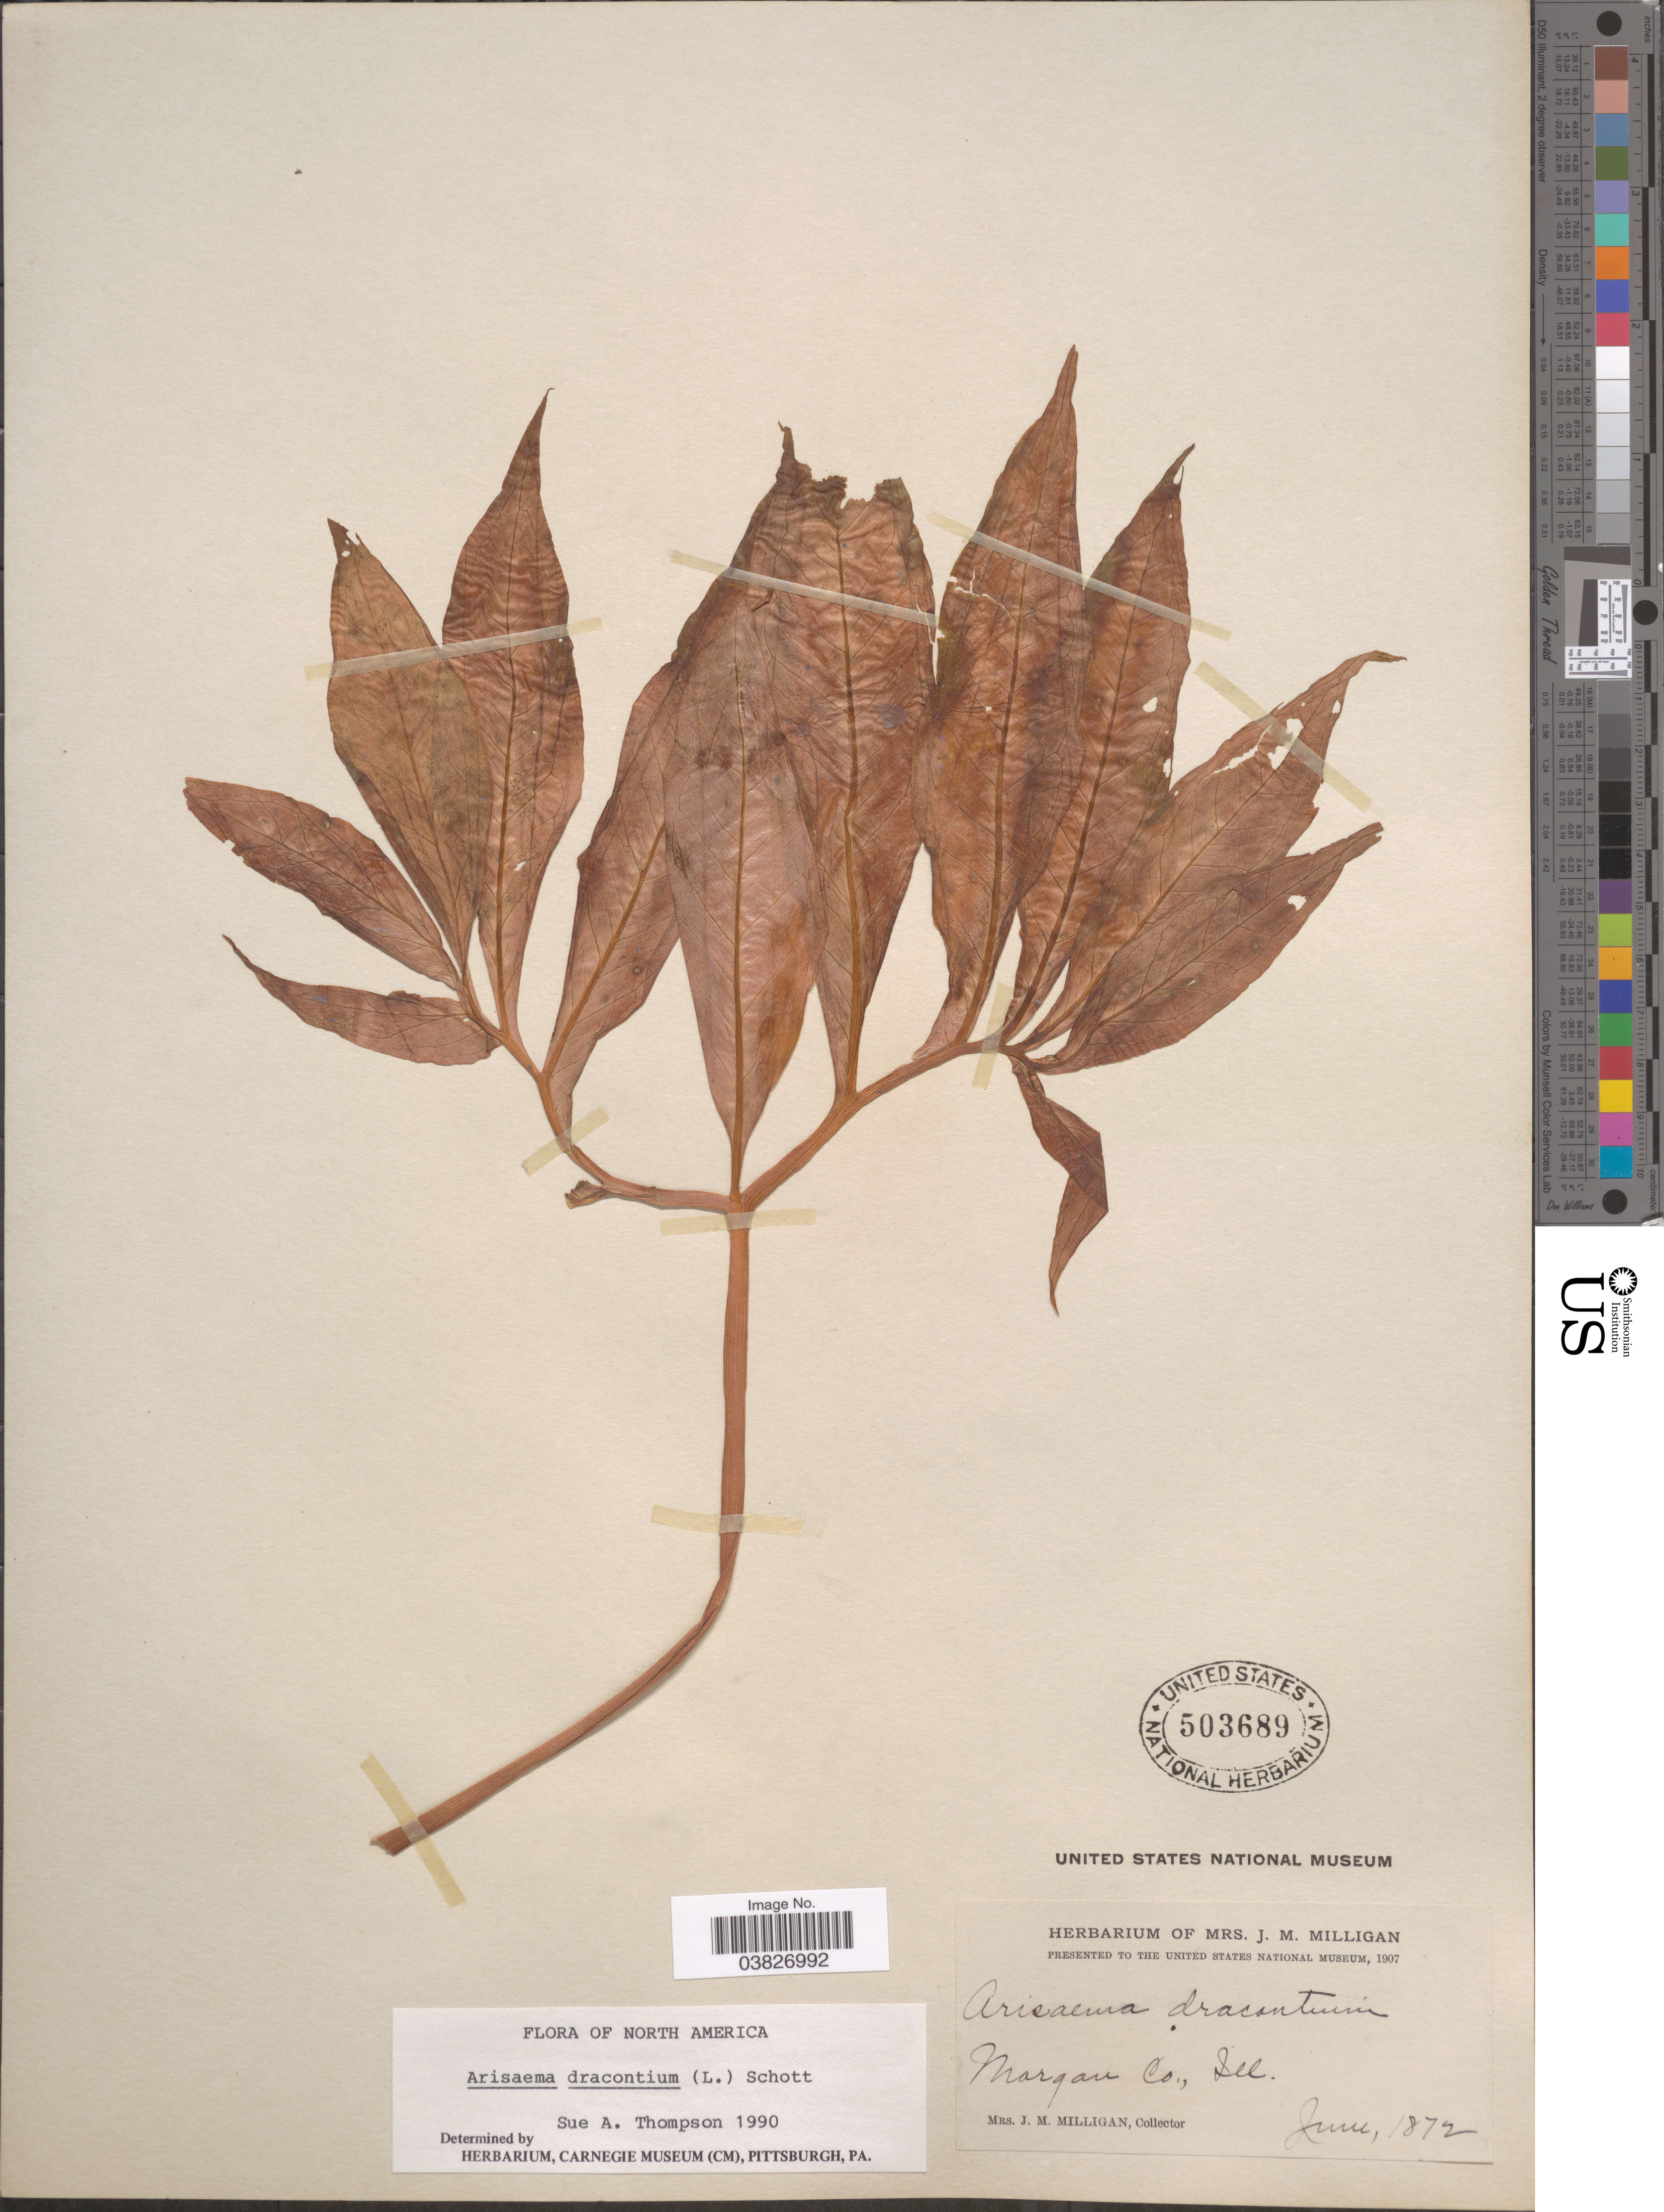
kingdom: Plantae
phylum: Tracheophyta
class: Liliopsida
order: Alismatales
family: Araceae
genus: Arisaema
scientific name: Arisaema dracontium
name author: (L.) Schott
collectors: J. Milligan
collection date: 1872-06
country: United States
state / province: Illinois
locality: Morgan Co.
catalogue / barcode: US 503689